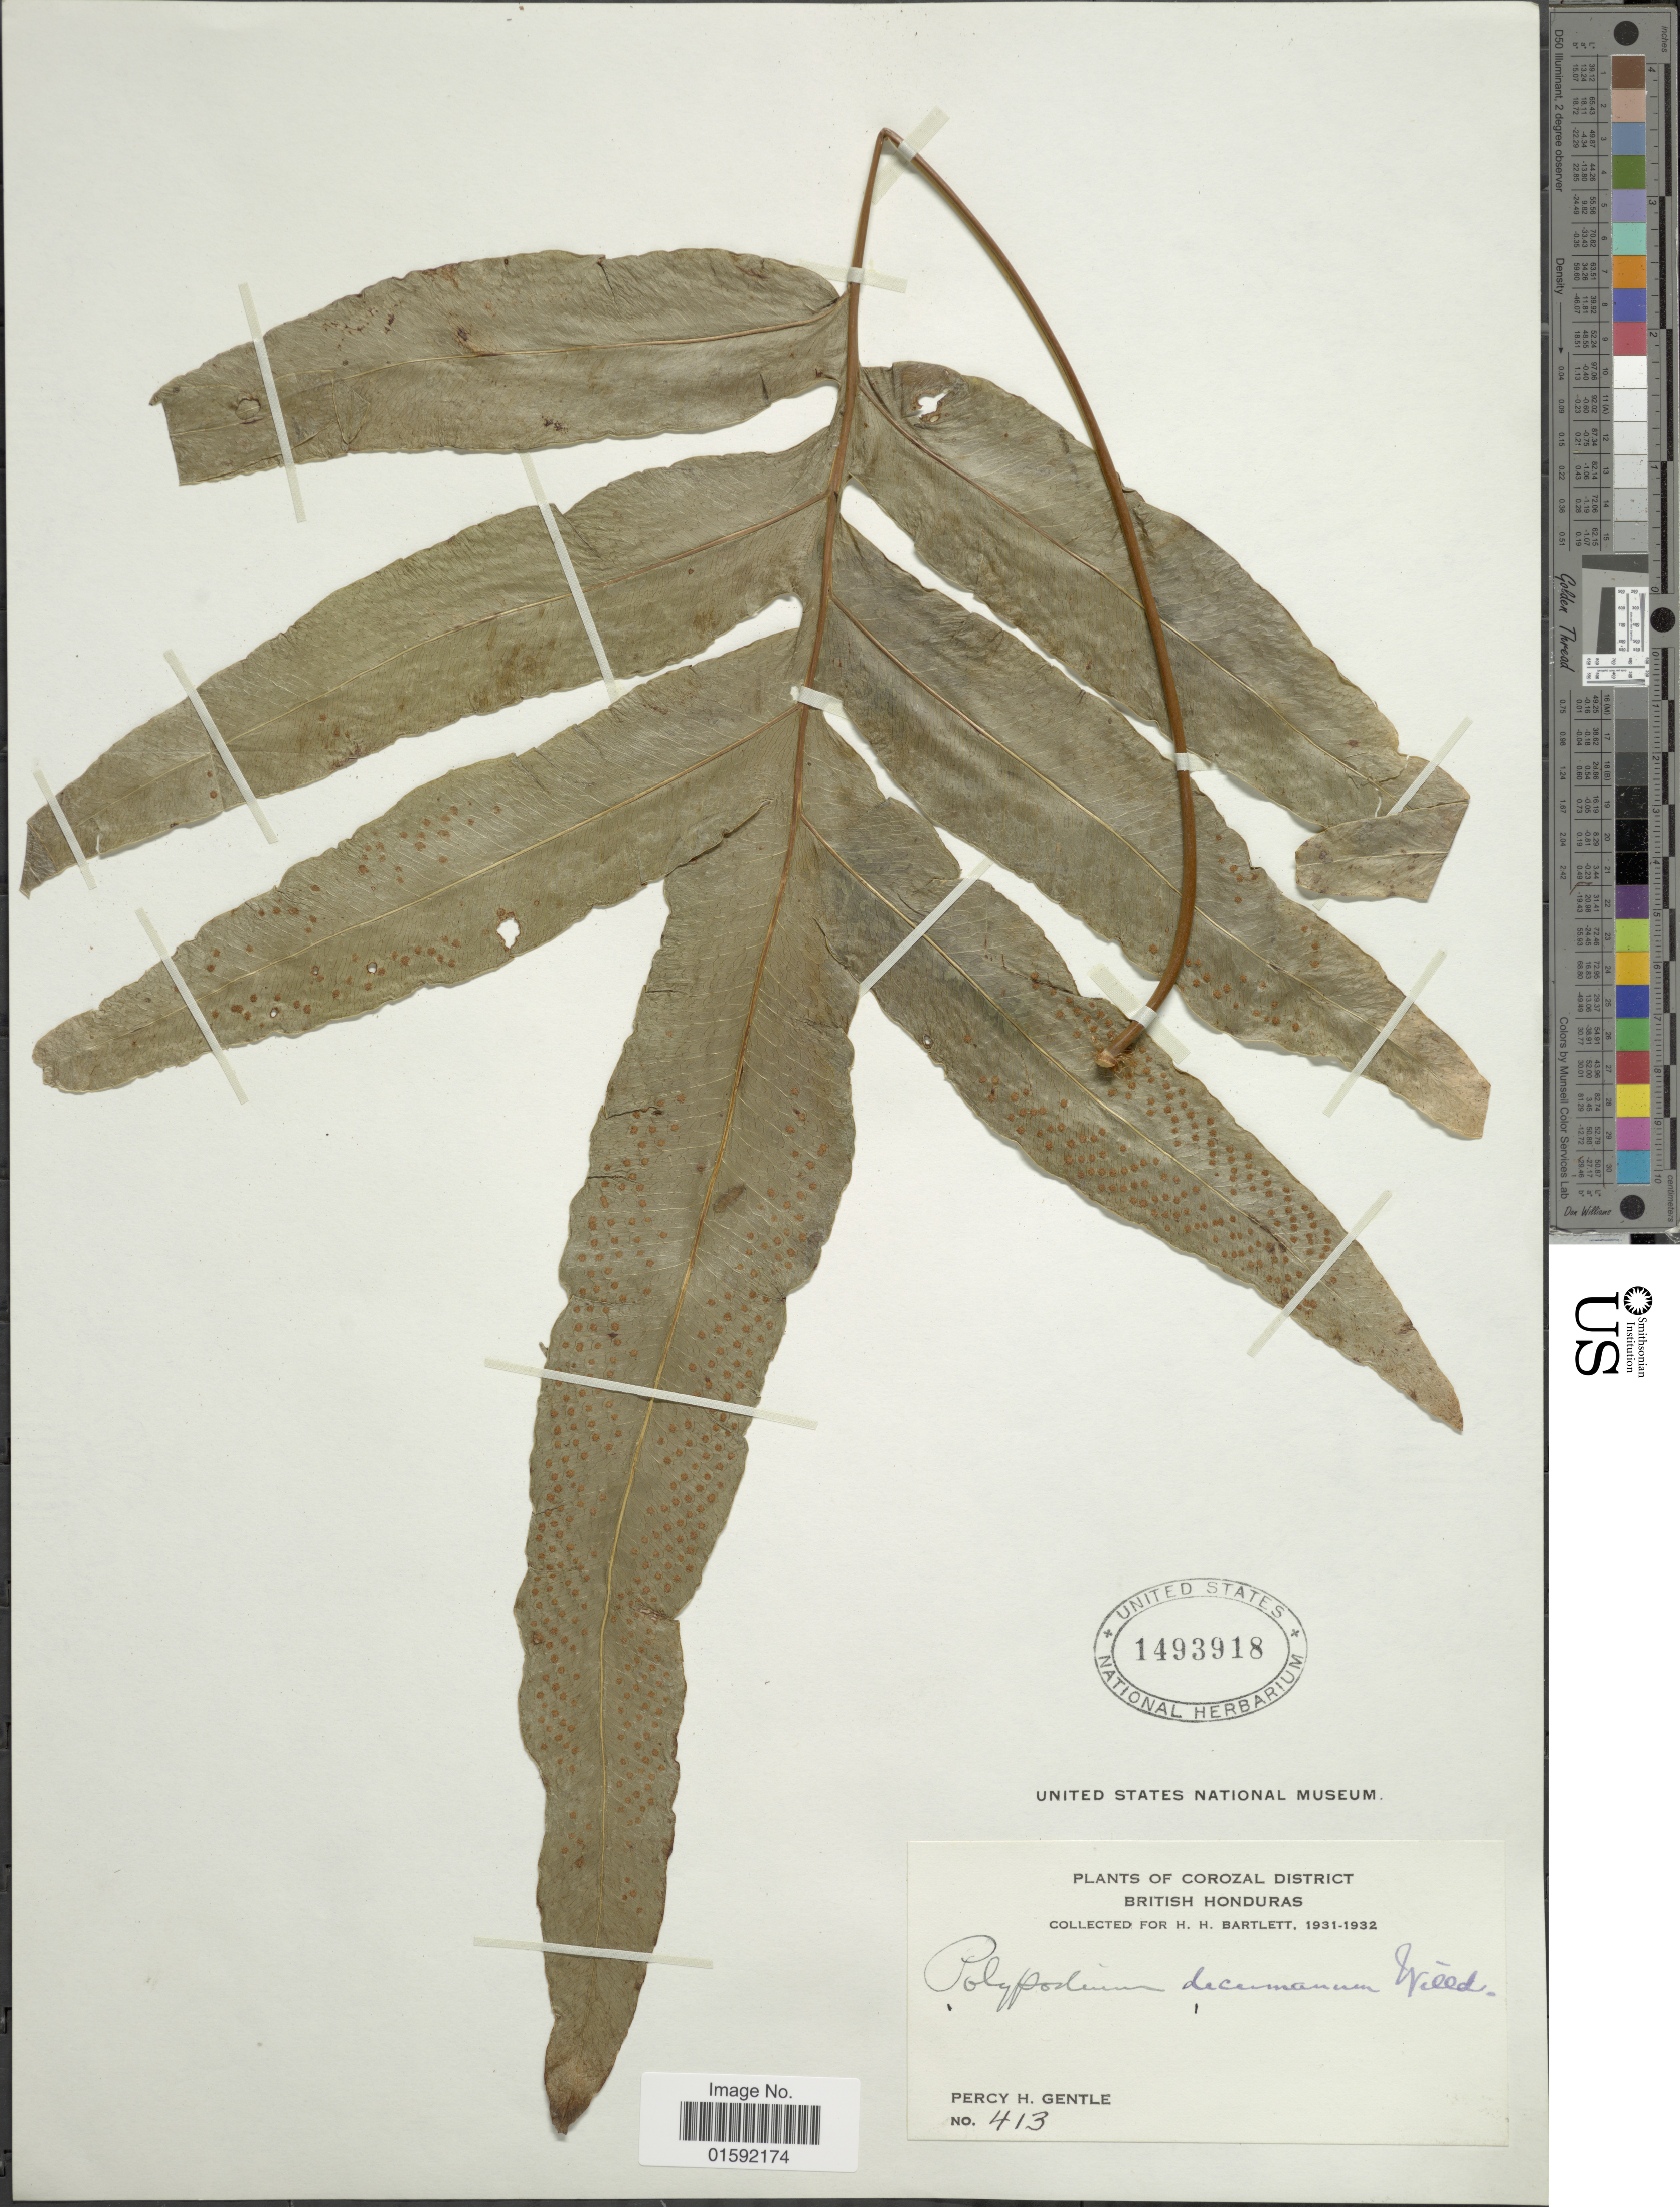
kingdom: Plantae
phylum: Tracheophyta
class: Polypodiopsida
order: Polypodiales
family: Polypodiaceae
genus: Phlebodium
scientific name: Phlebodium decumanum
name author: (Willd.) J. Sm.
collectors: P. H. Gentle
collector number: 413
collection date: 1931/1932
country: Belize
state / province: Corozal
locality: British Honduras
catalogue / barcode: US 1493918